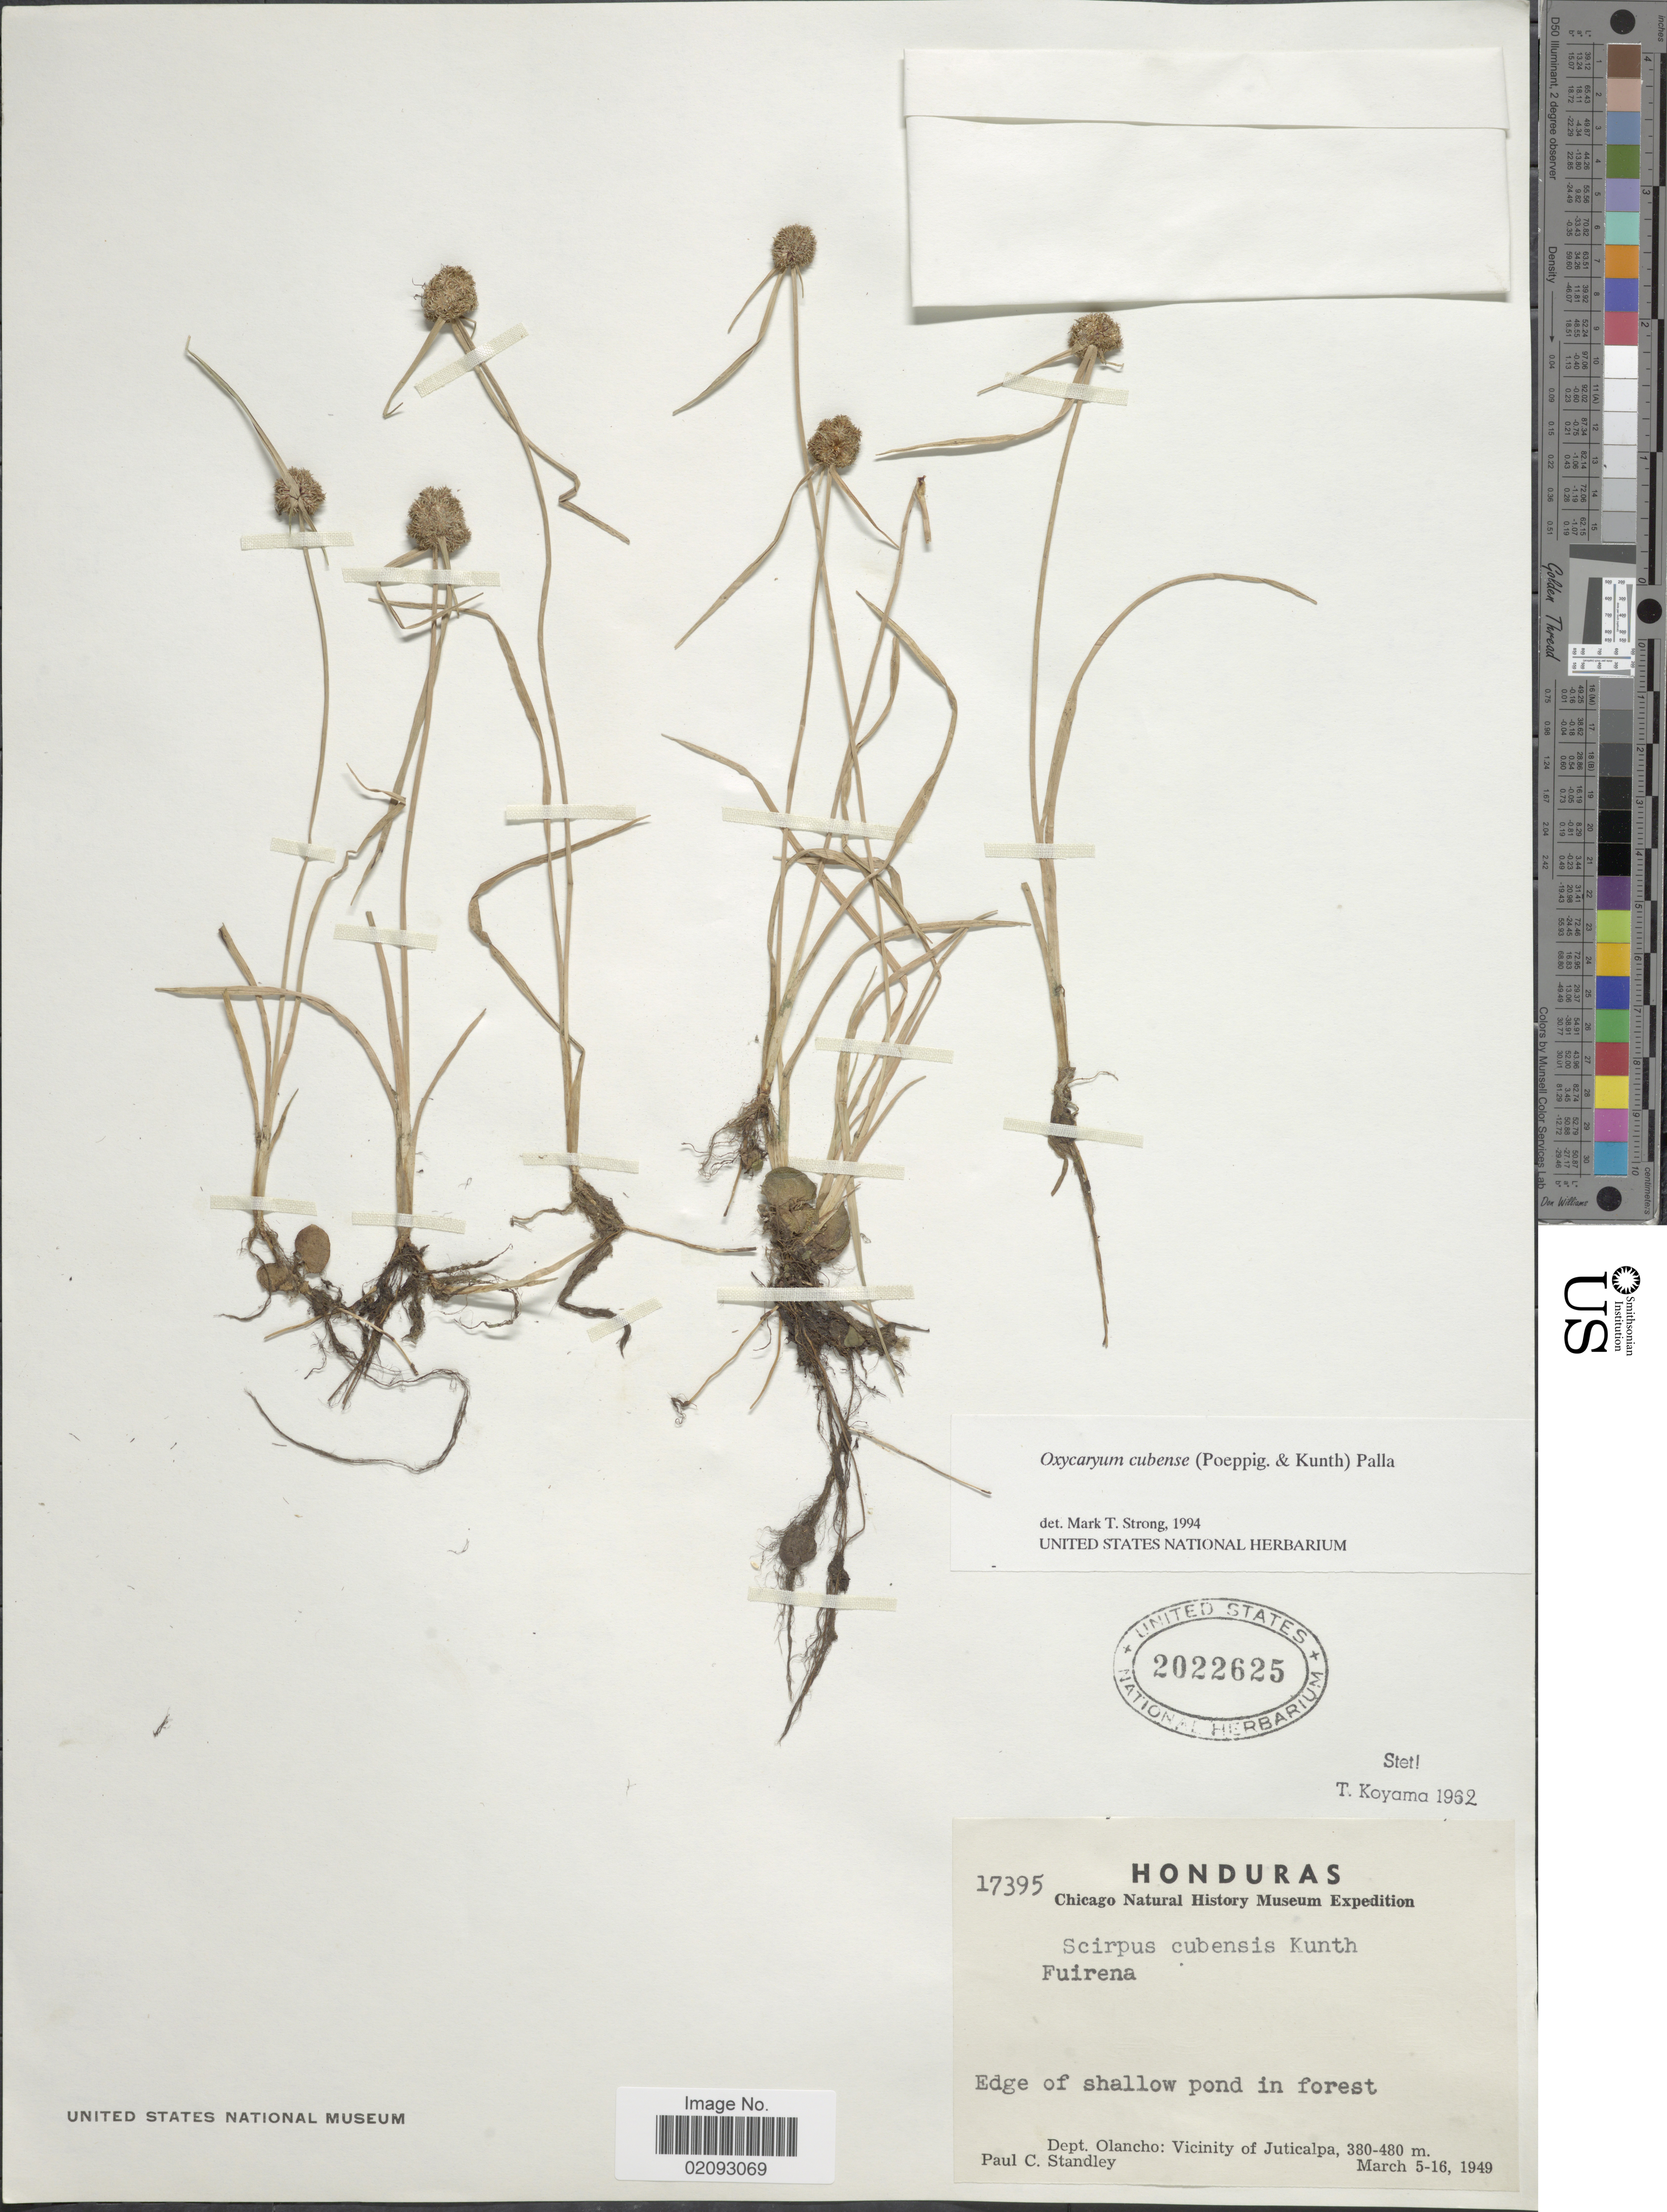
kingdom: Plantae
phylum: Tracheophyta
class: Liliopsida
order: Poales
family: Cyperaceae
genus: Cyperus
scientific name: Cyperus blepharoleptos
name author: Steud.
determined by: Strong, M. T., (US), Smithsonian Institution - National Museum of Natural History (UNITED STATES)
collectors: P. C. Standley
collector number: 17395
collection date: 1949-03-05/1949-03-16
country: Honduras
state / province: Olancho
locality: Edge of shallow pond in forest, Dept Olancho: Vicinity of Juticalpa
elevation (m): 380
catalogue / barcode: US 2022625